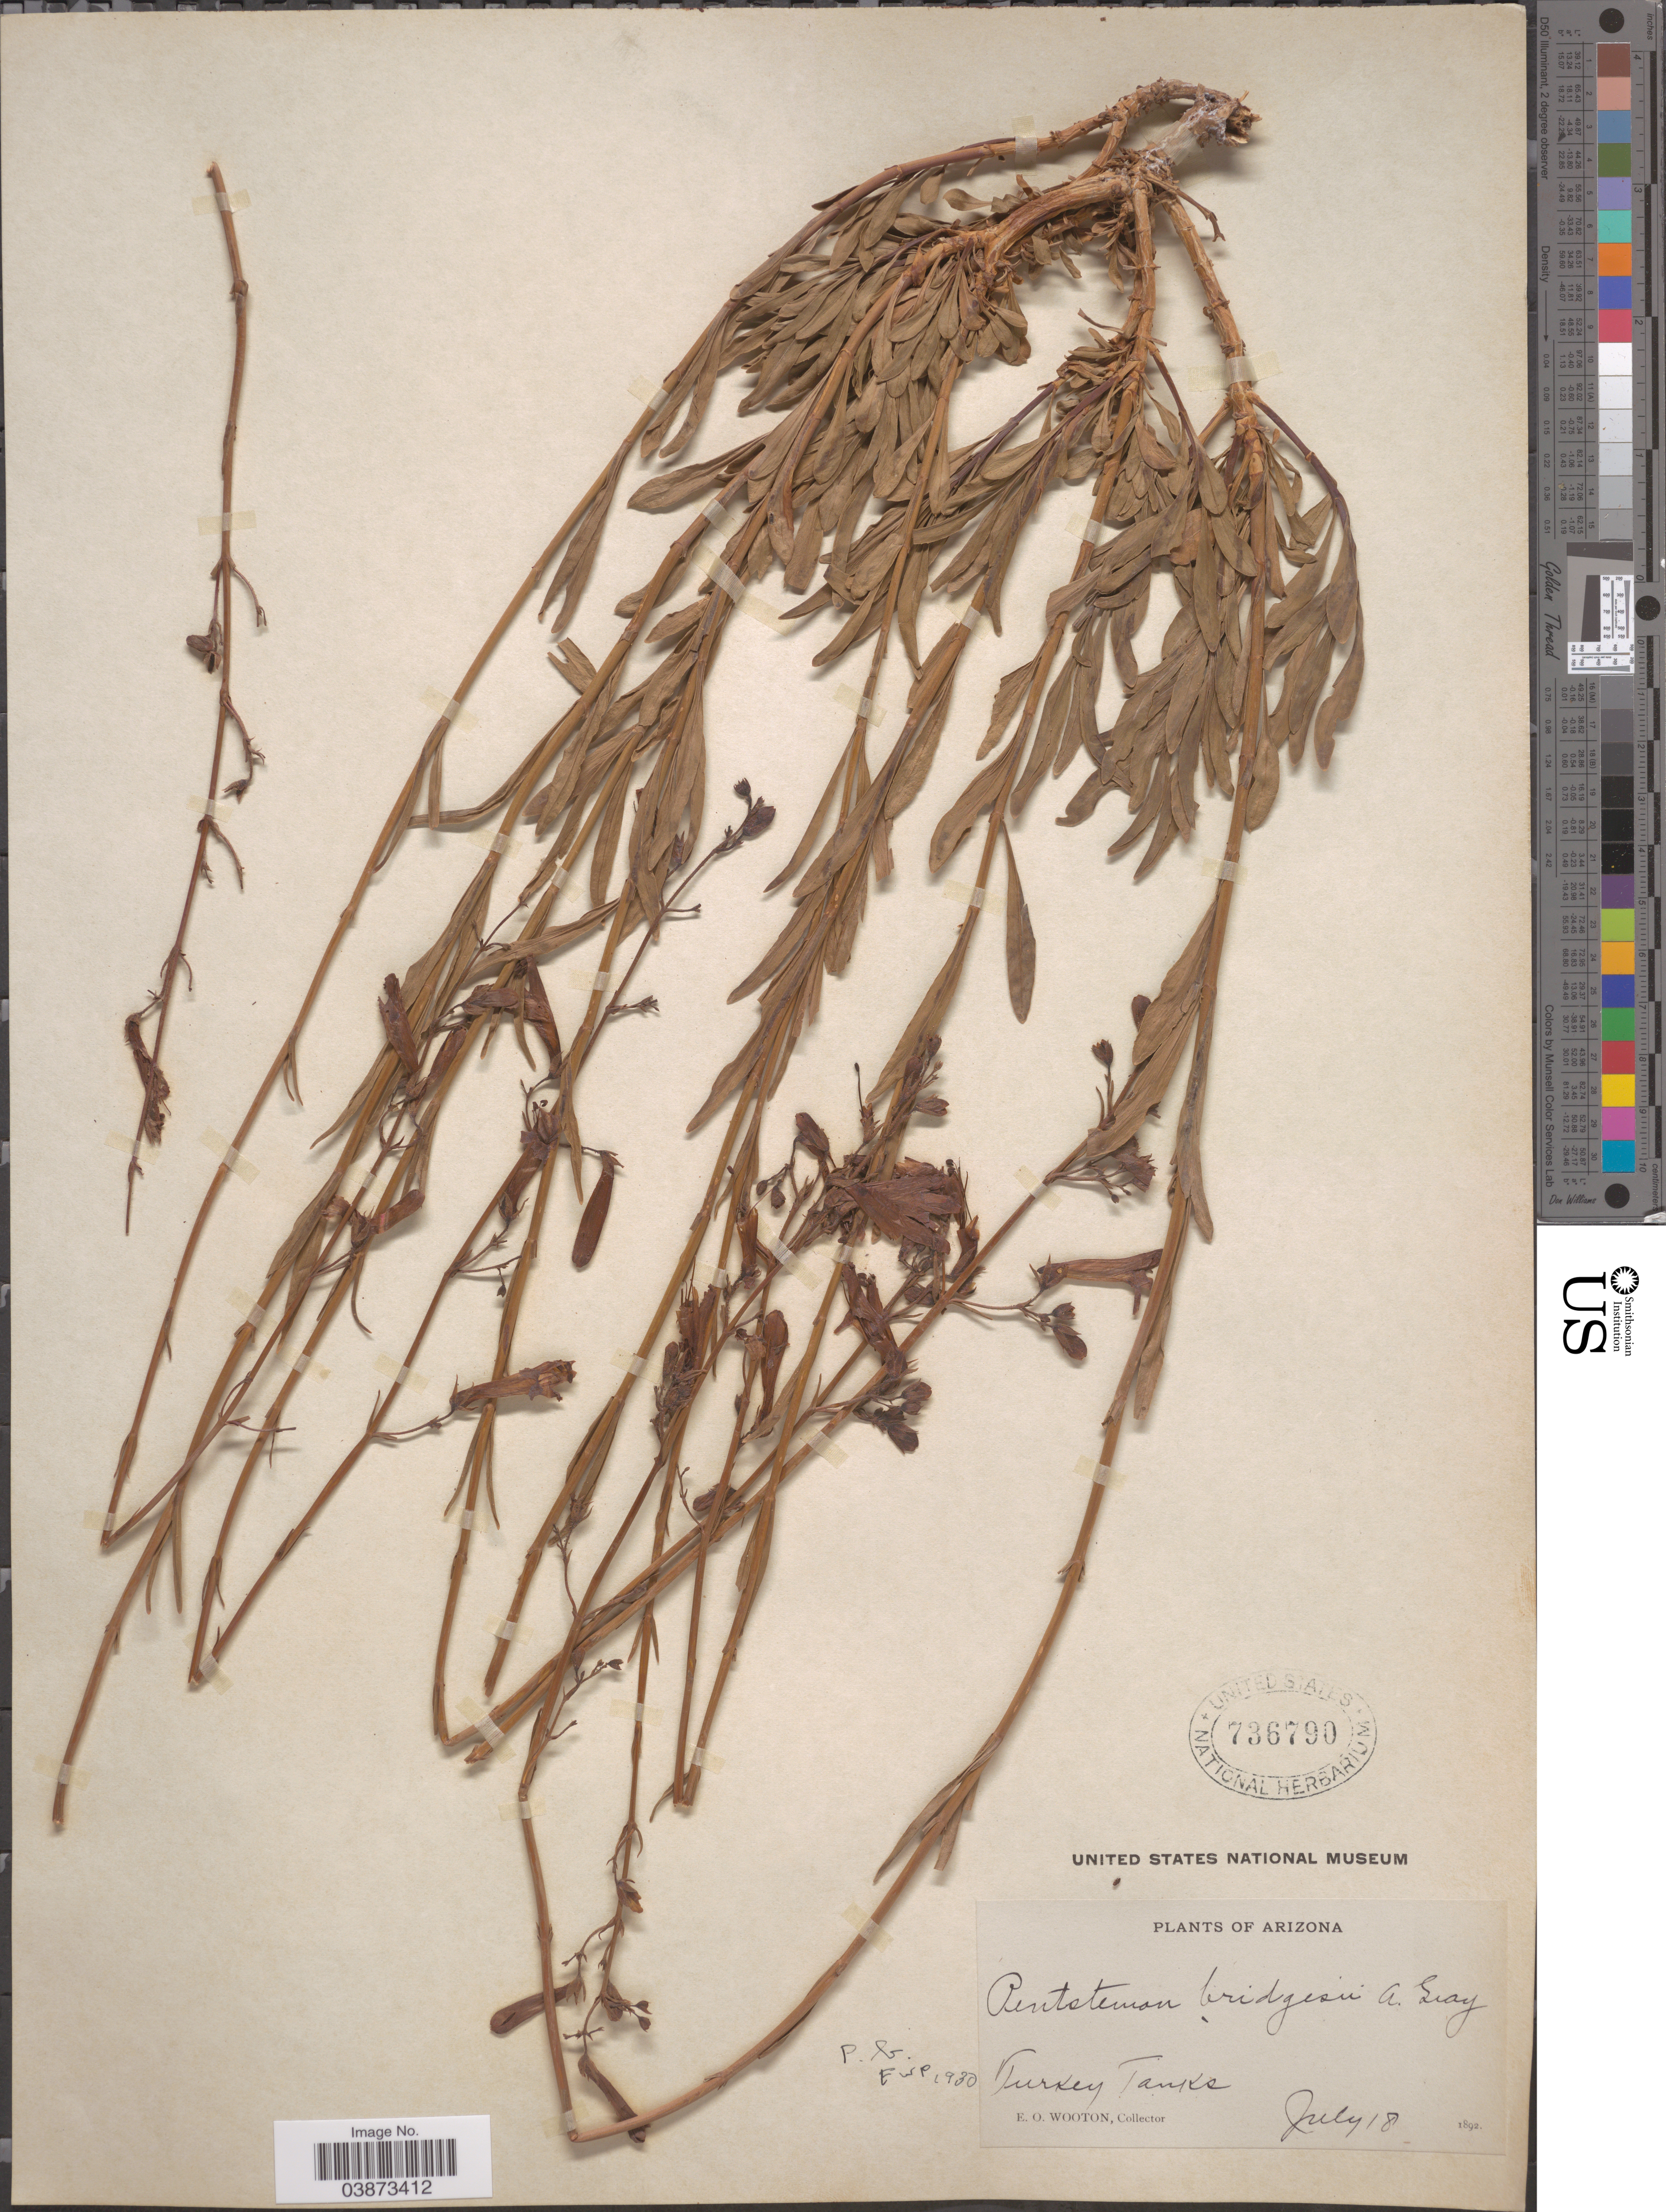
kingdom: Plantae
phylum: Tracheophyta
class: Magnoliopsida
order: Lamiales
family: Plantaginaceae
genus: Penstemon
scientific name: Penstemon bridgesii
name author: A. Gray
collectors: E. O. Wooton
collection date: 1892-07-18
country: United States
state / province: Arizona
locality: Turkey Tanks.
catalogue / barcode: US 736790